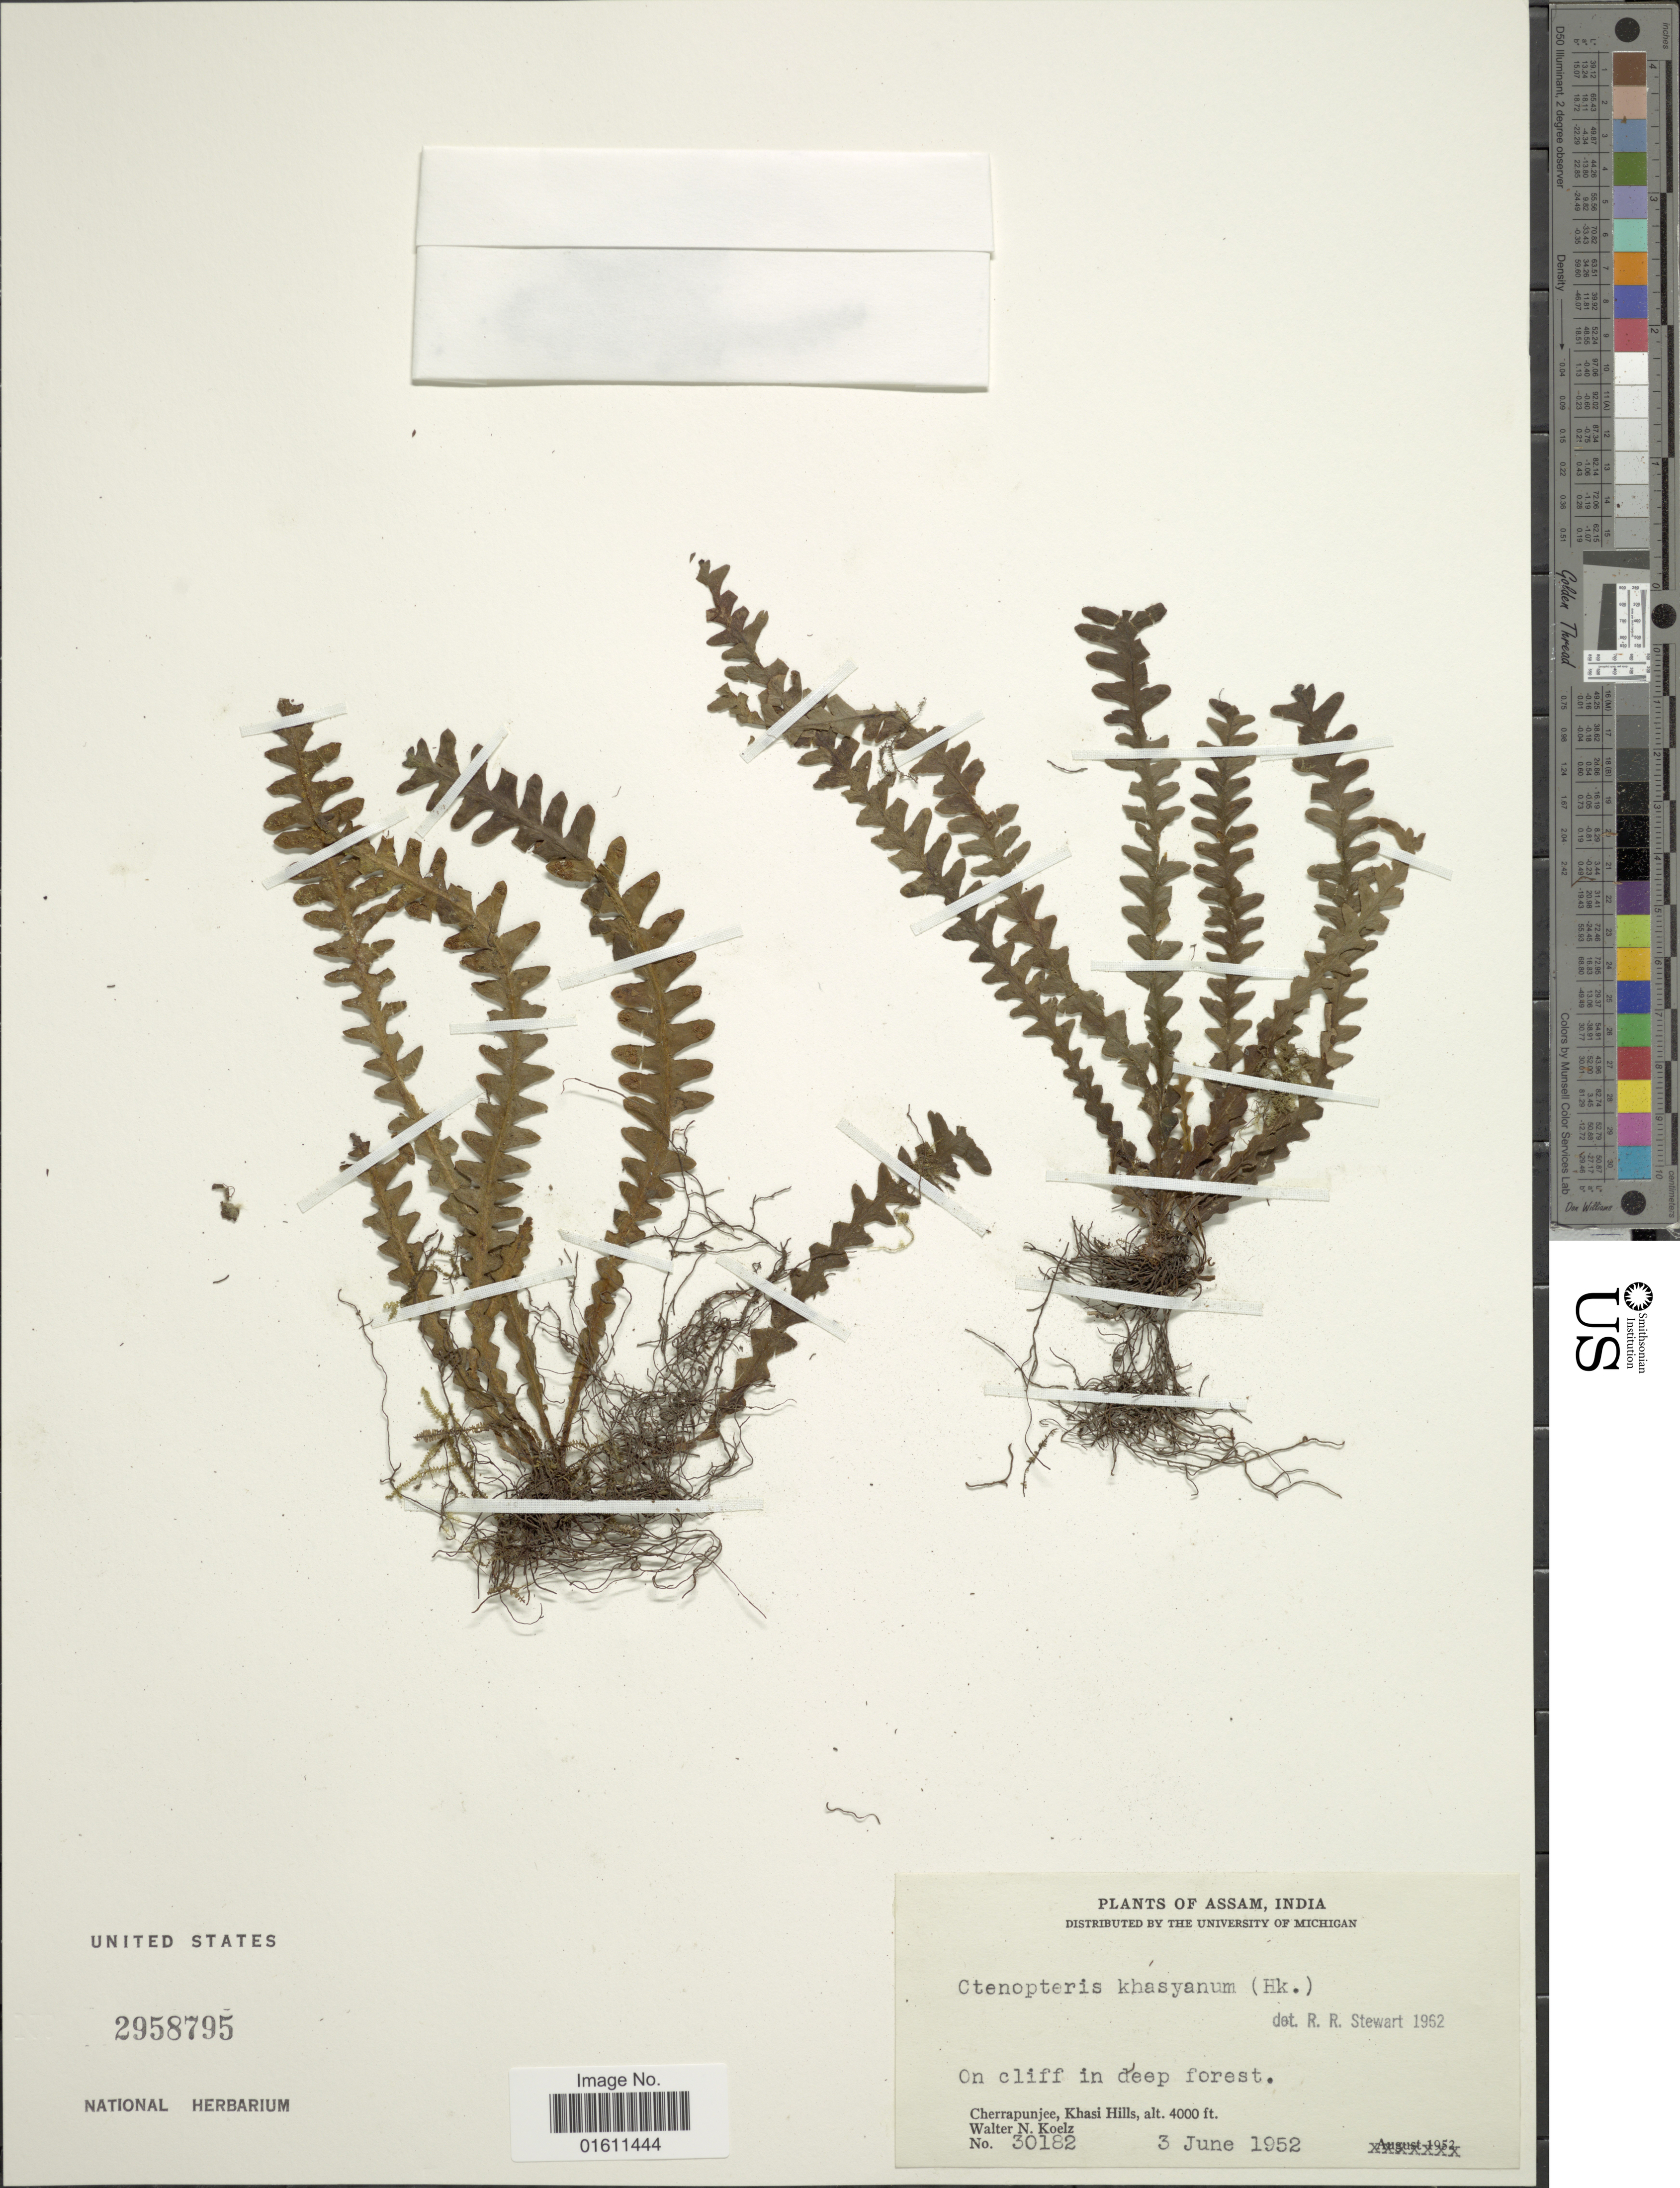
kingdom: Plantae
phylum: Tracheophyta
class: Polypodiopsida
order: Polypodiales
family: Polypodiaceae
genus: Prosaptia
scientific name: Prosaptia khasyana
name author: (Hook.) C. Chr. & Tardieu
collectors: W. N. Koelz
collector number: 30182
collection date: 1952-06-03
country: India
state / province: Meghalaya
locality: Assam, India, Cherrapunjee, Khasi Hills.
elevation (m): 1219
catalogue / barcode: US 2958795